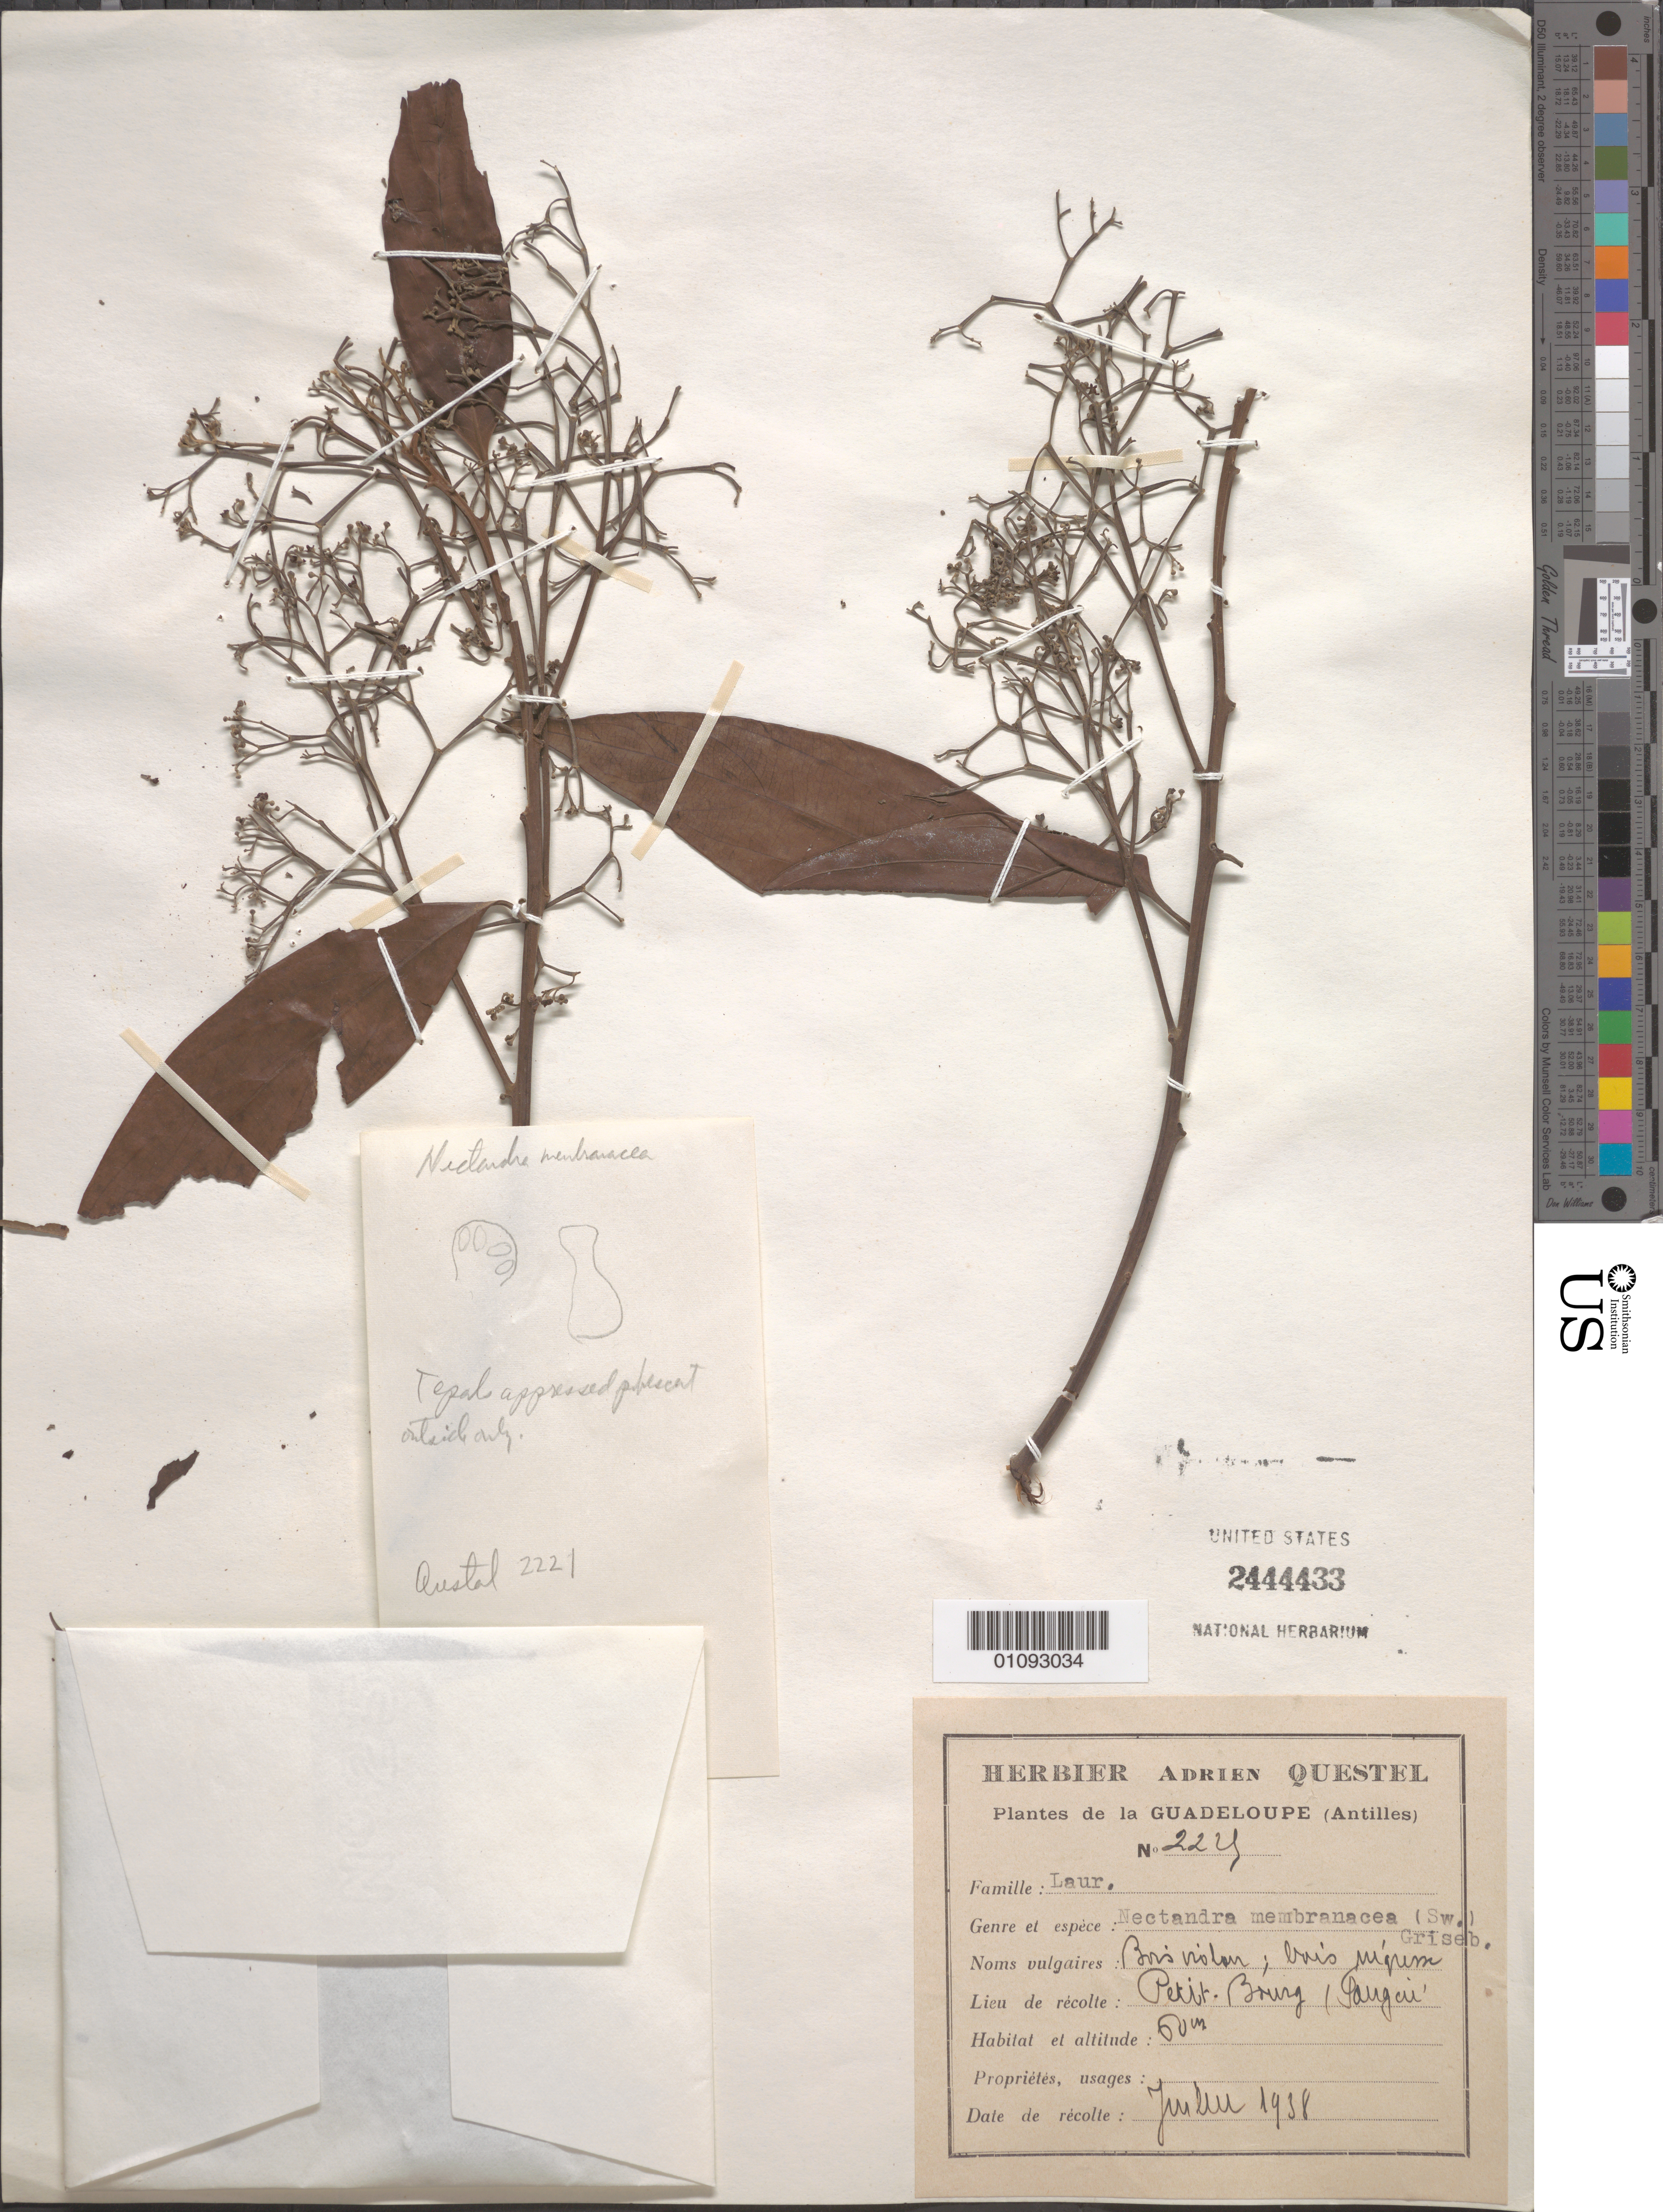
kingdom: Plantae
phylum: Tracheophyta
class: Magnoliopsida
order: Laurales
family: Lauraceae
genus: Nectandra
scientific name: Nectandra membranacea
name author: (Sw.) Griseb.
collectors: A. Questel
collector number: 2225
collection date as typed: Jul 1938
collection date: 1938-07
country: Guadeloupe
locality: Petit Bourg.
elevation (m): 60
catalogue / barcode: US 2444433